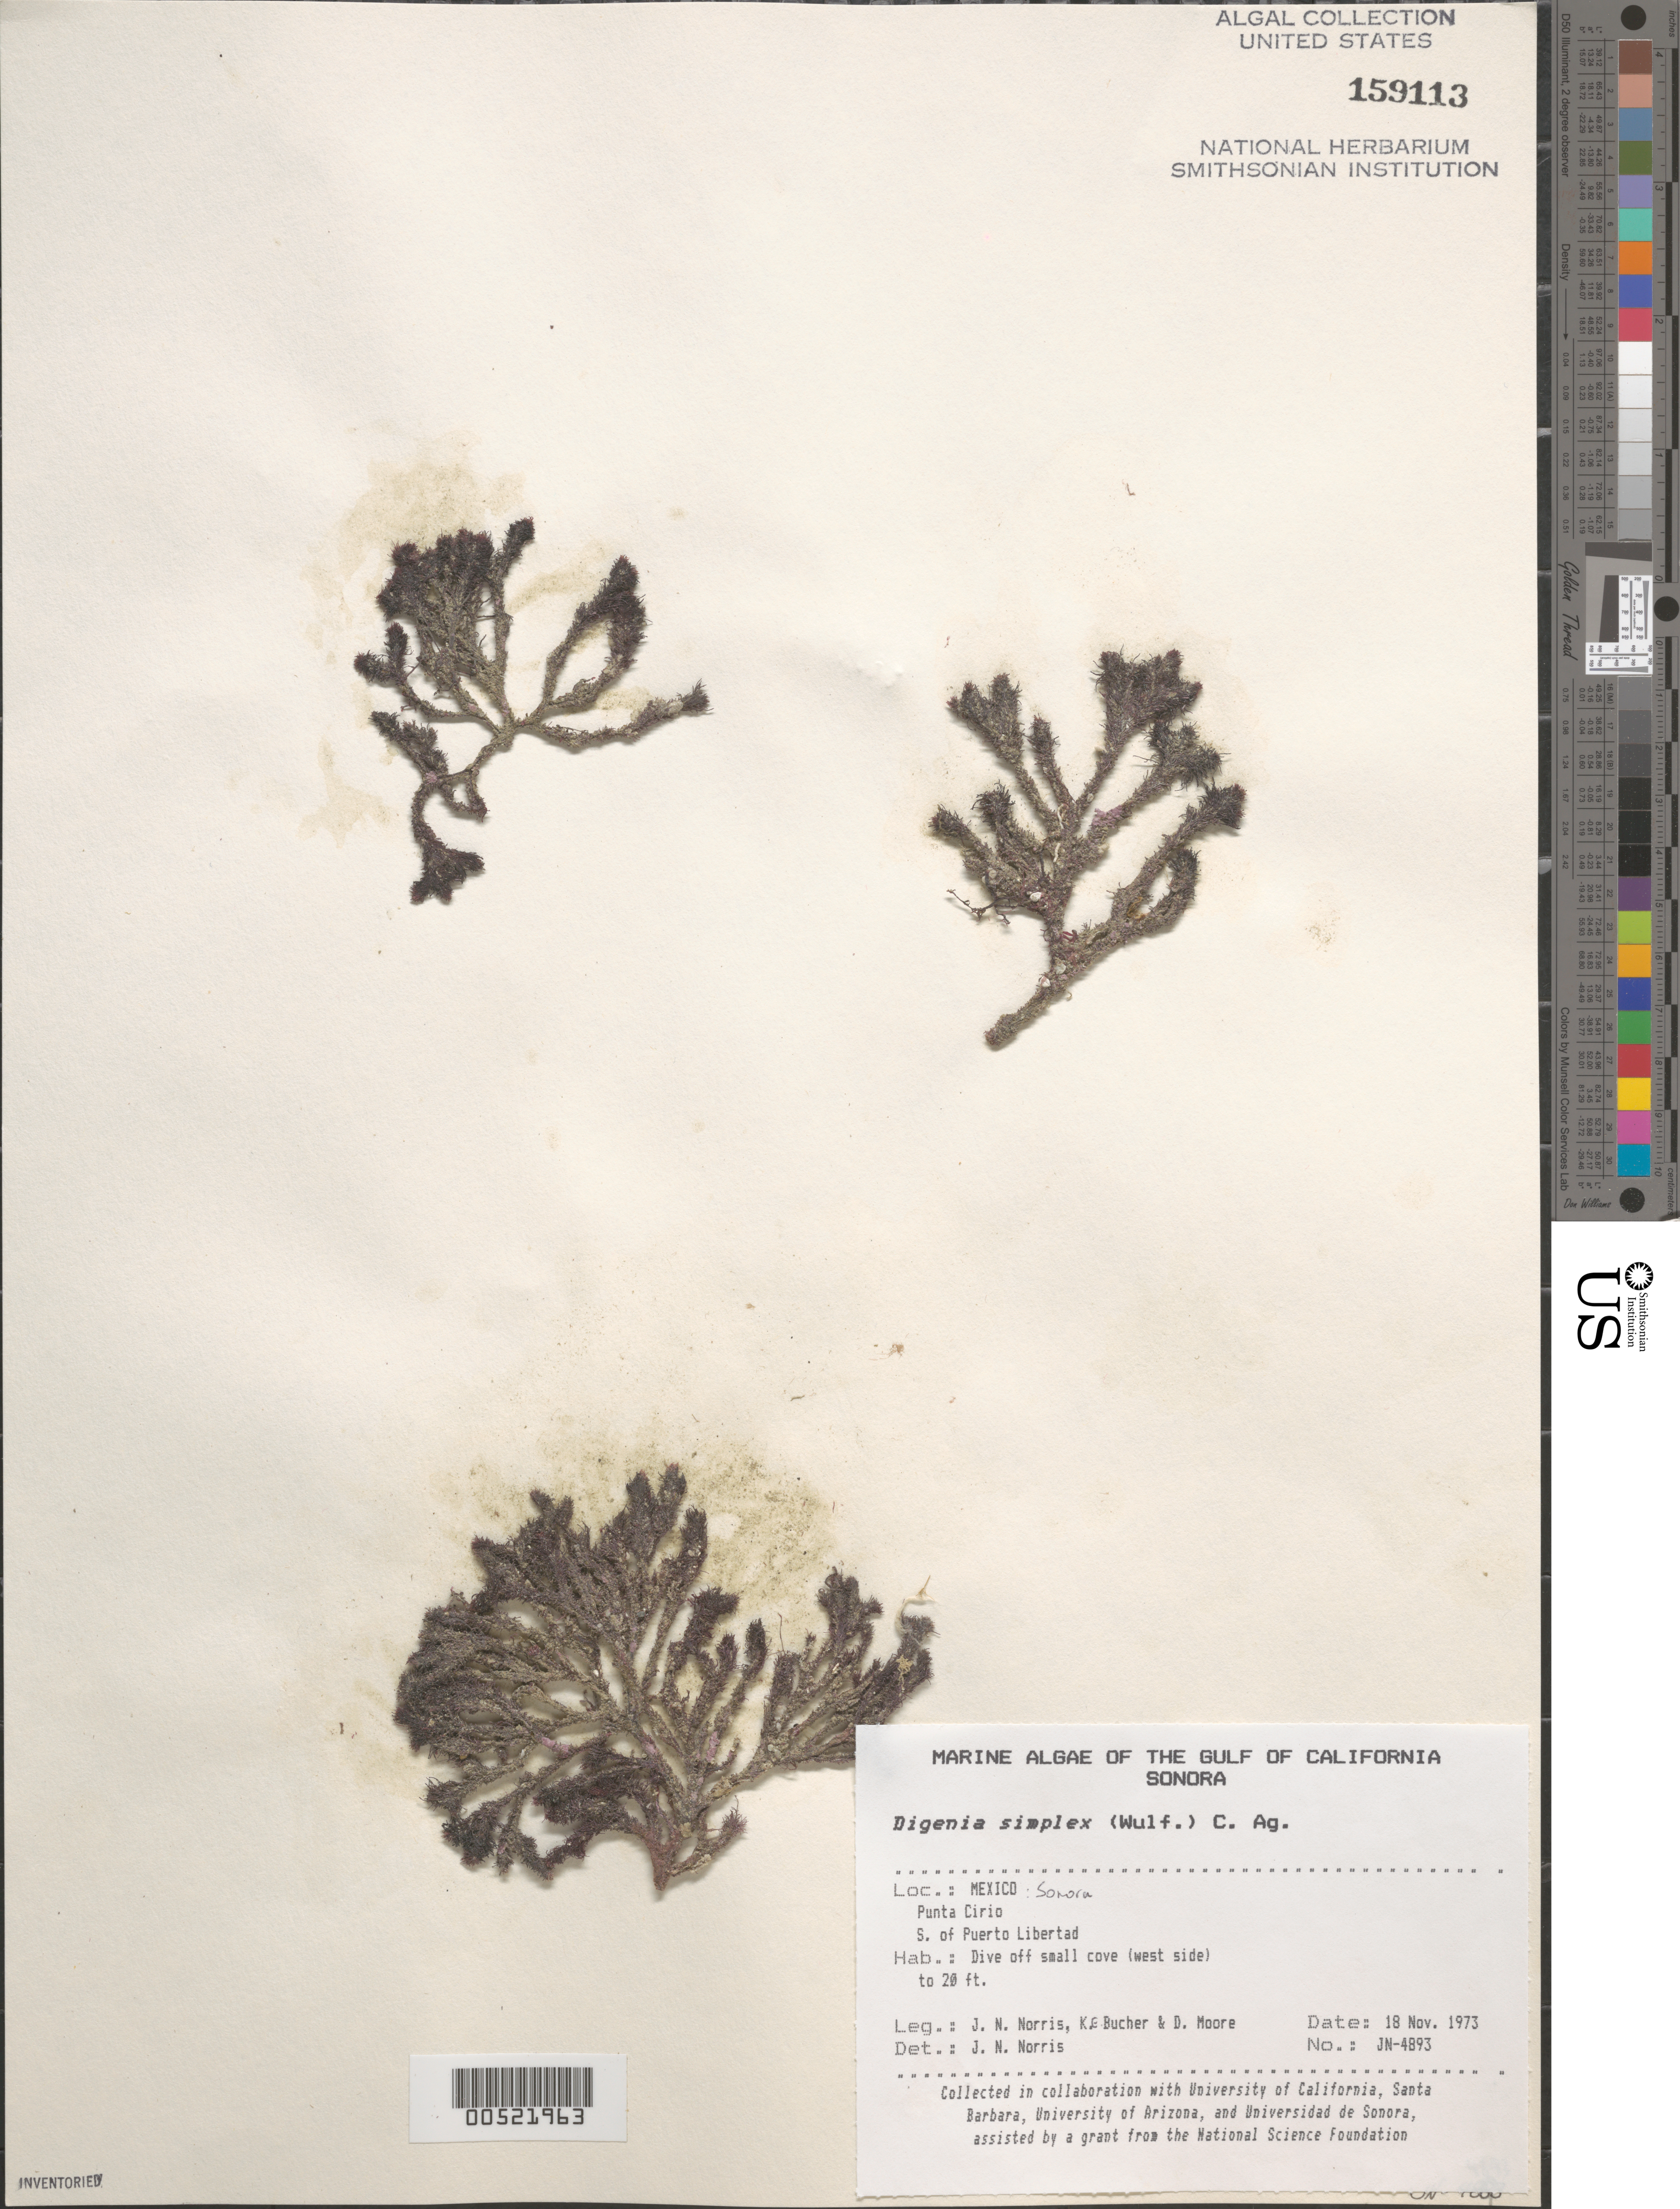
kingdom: Plantae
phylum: Rhodophyta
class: Florideophyceae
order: Ceramiales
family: Rhodomelaceae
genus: Digenea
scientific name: Digenea simplex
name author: (Wulfen) C. Agardh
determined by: Norris, James N.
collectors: J. N. Norris, K. E. Bucher & D. Moore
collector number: JN-4893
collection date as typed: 18 Nov 1973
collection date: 1973-11-18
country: Mexico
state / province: Sonora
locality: Punta Cirio south of Puerto Libertad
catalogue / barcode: US 159113